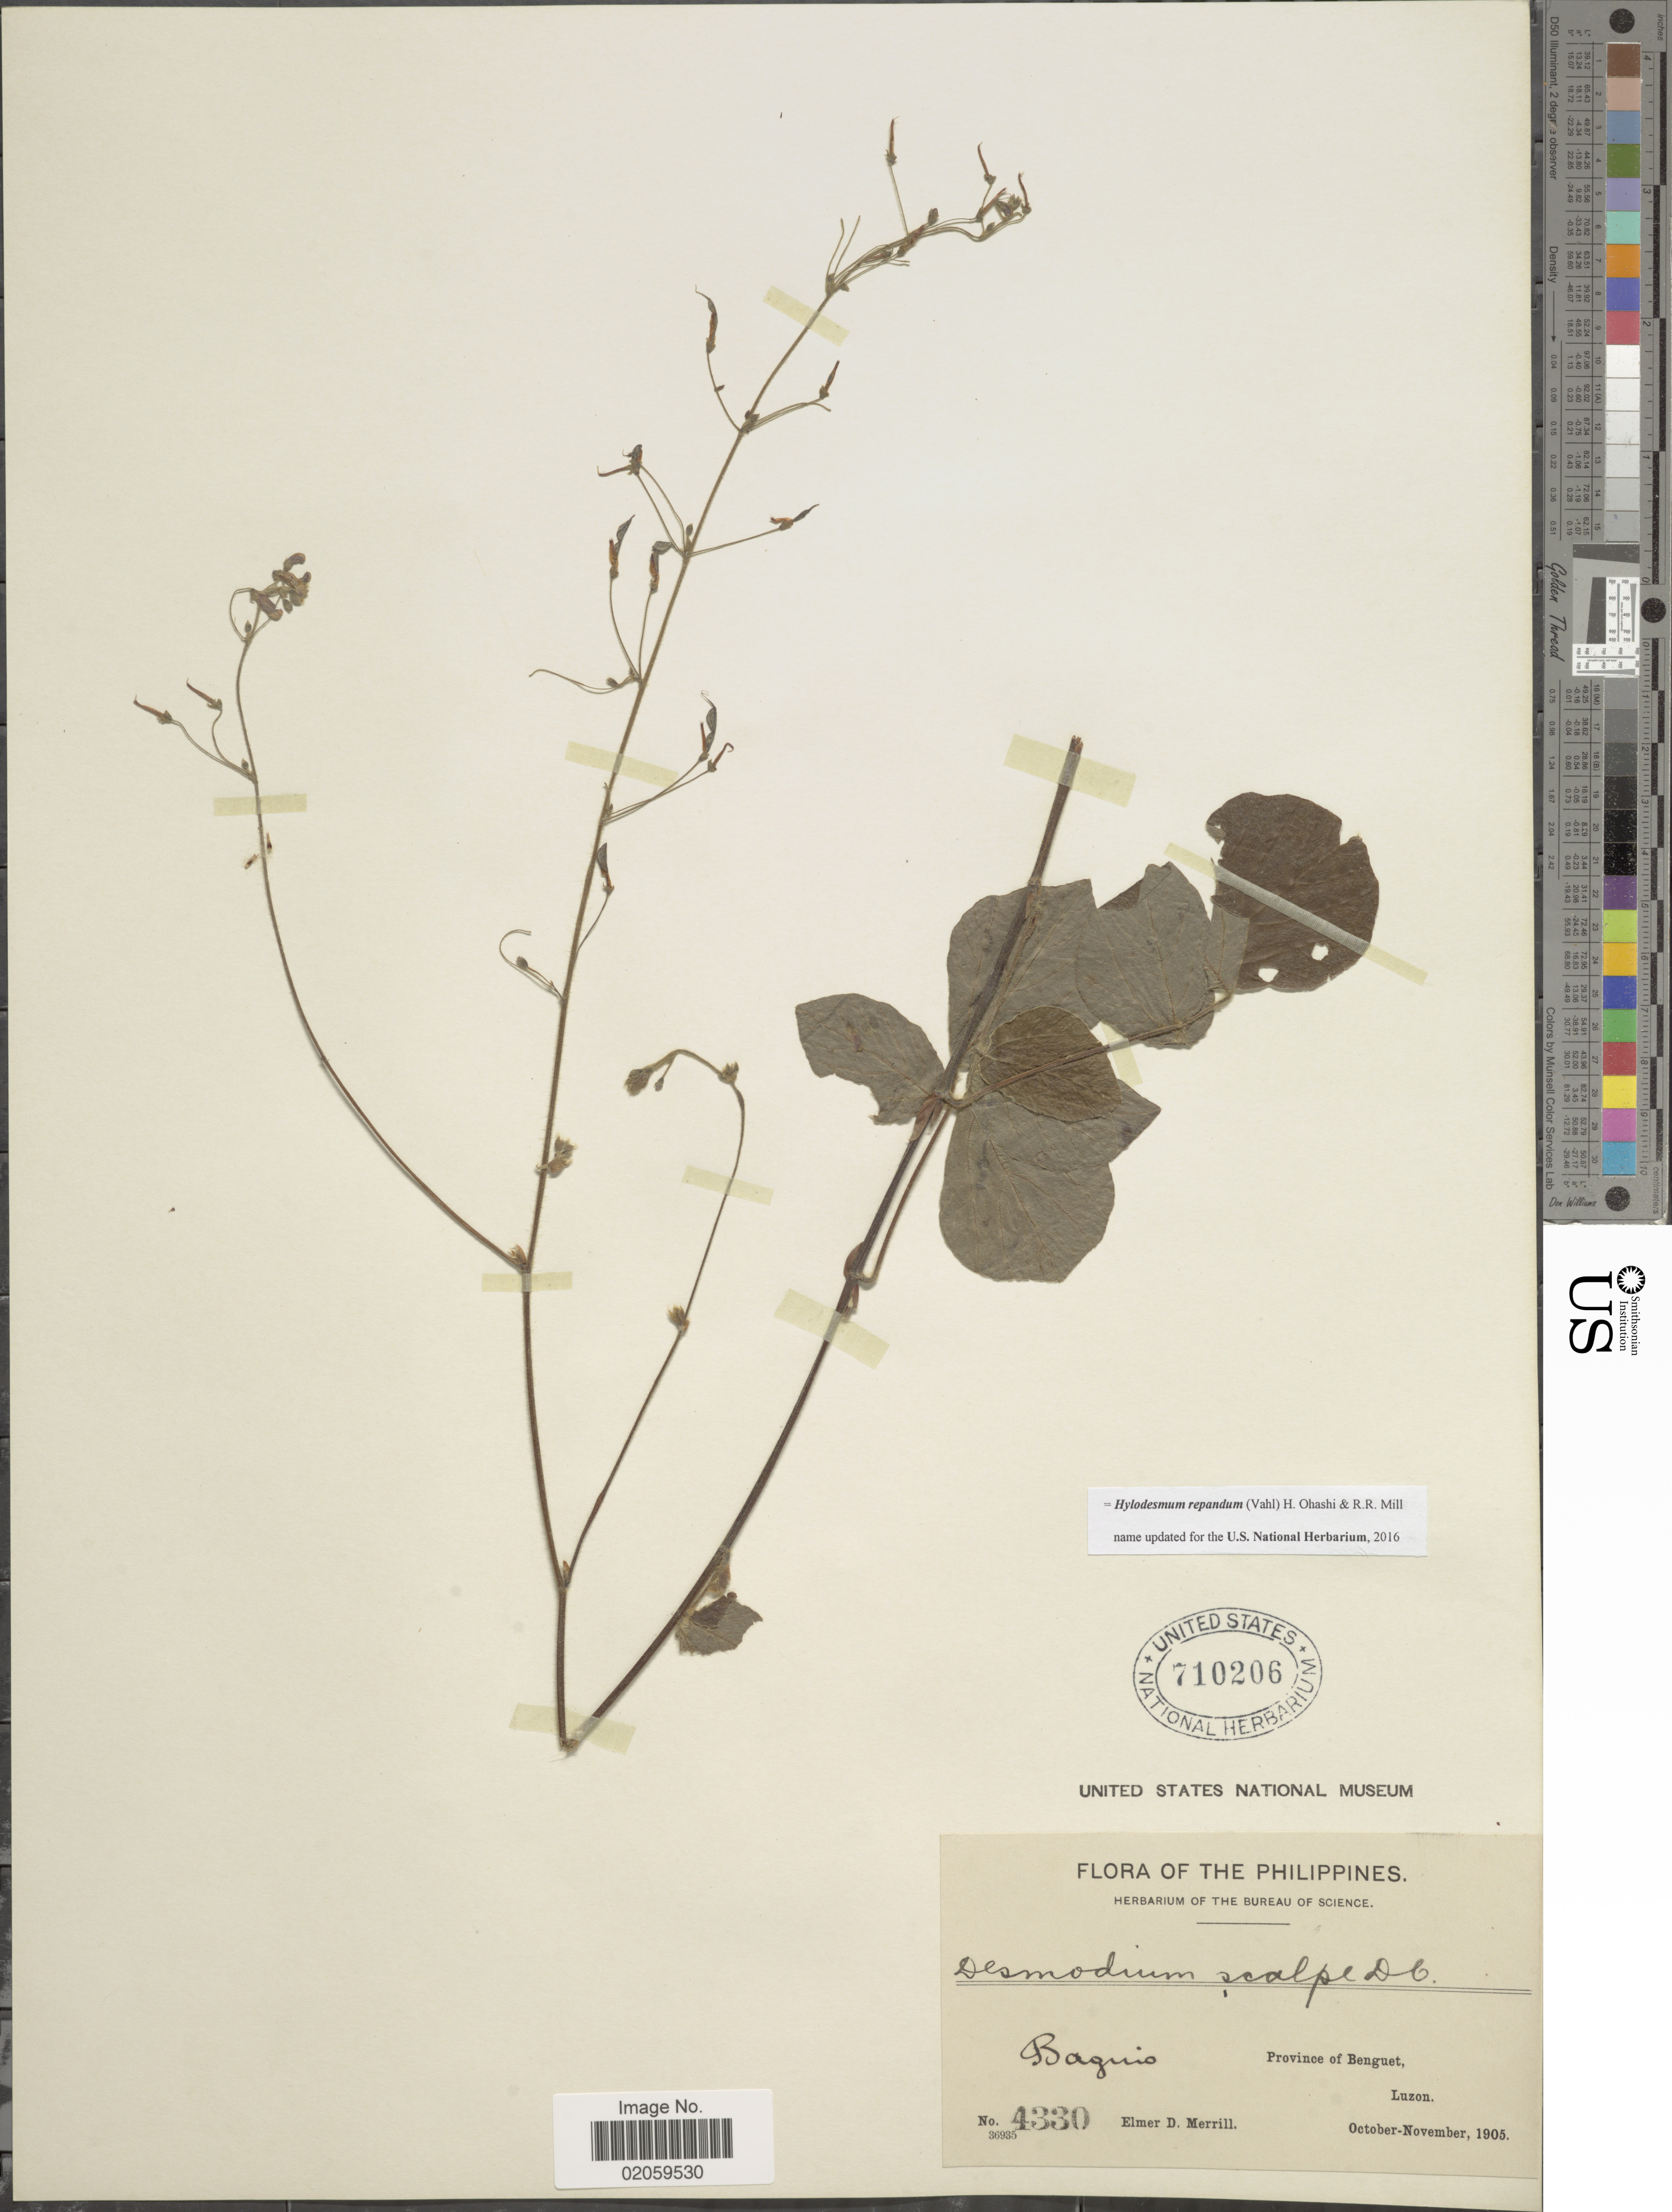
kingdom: Plantae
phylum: Tracheophyta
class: Magnoliopsida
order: Fabales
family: Fabaceae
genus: Hylodesmum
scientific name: Hylodesmum repandum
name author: (Vahl) H. Ohashi & R.R. Mill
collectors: E. D. Merrill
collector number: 4330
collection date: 1905-10/1905-11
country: Philippines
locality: Baguio, Province of Benguet, Luzon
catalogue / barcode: US 710206